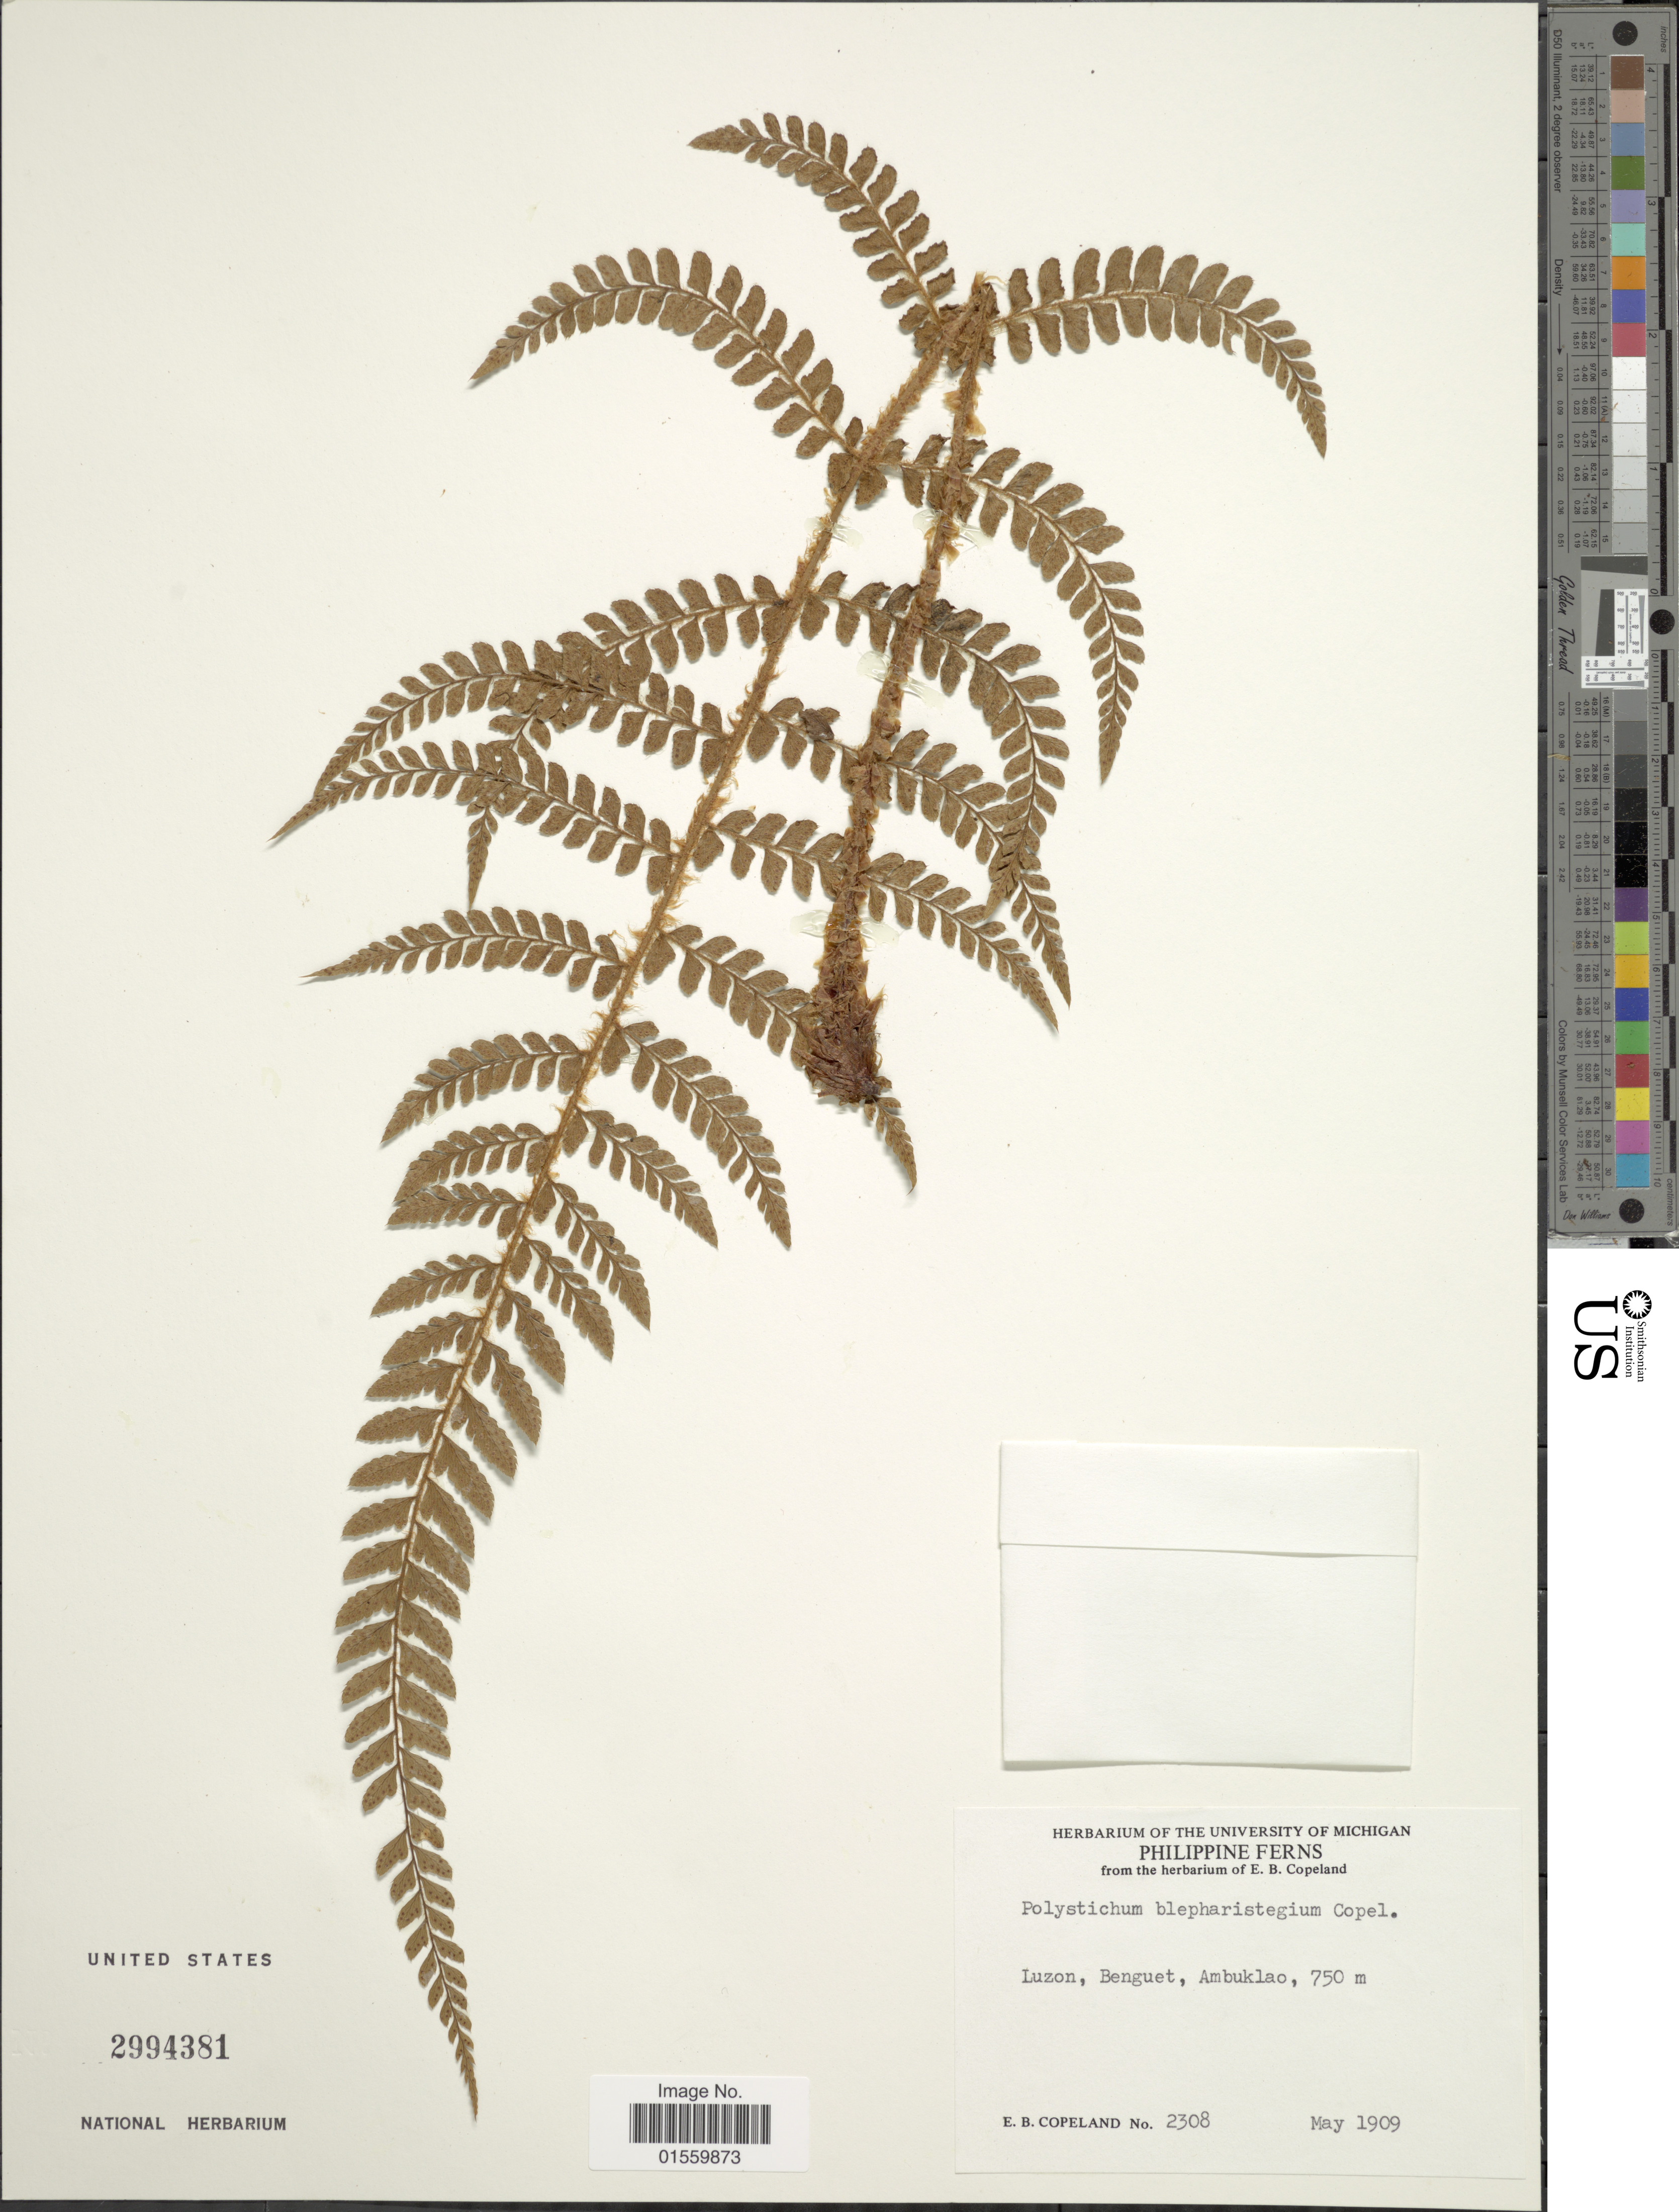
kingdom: Plantae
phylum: Tracheophyta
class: Polypodiopsida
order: Polypodiales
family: Dryopteridaceae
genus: Polystichum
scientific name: Polystichum blepharistegium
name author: Copel.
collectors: E. B. Copeland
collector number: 2308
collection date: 1909-05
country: Philippines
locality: Luzon, Benguet, Ambuklao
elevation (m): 750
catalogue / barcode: US 2994381